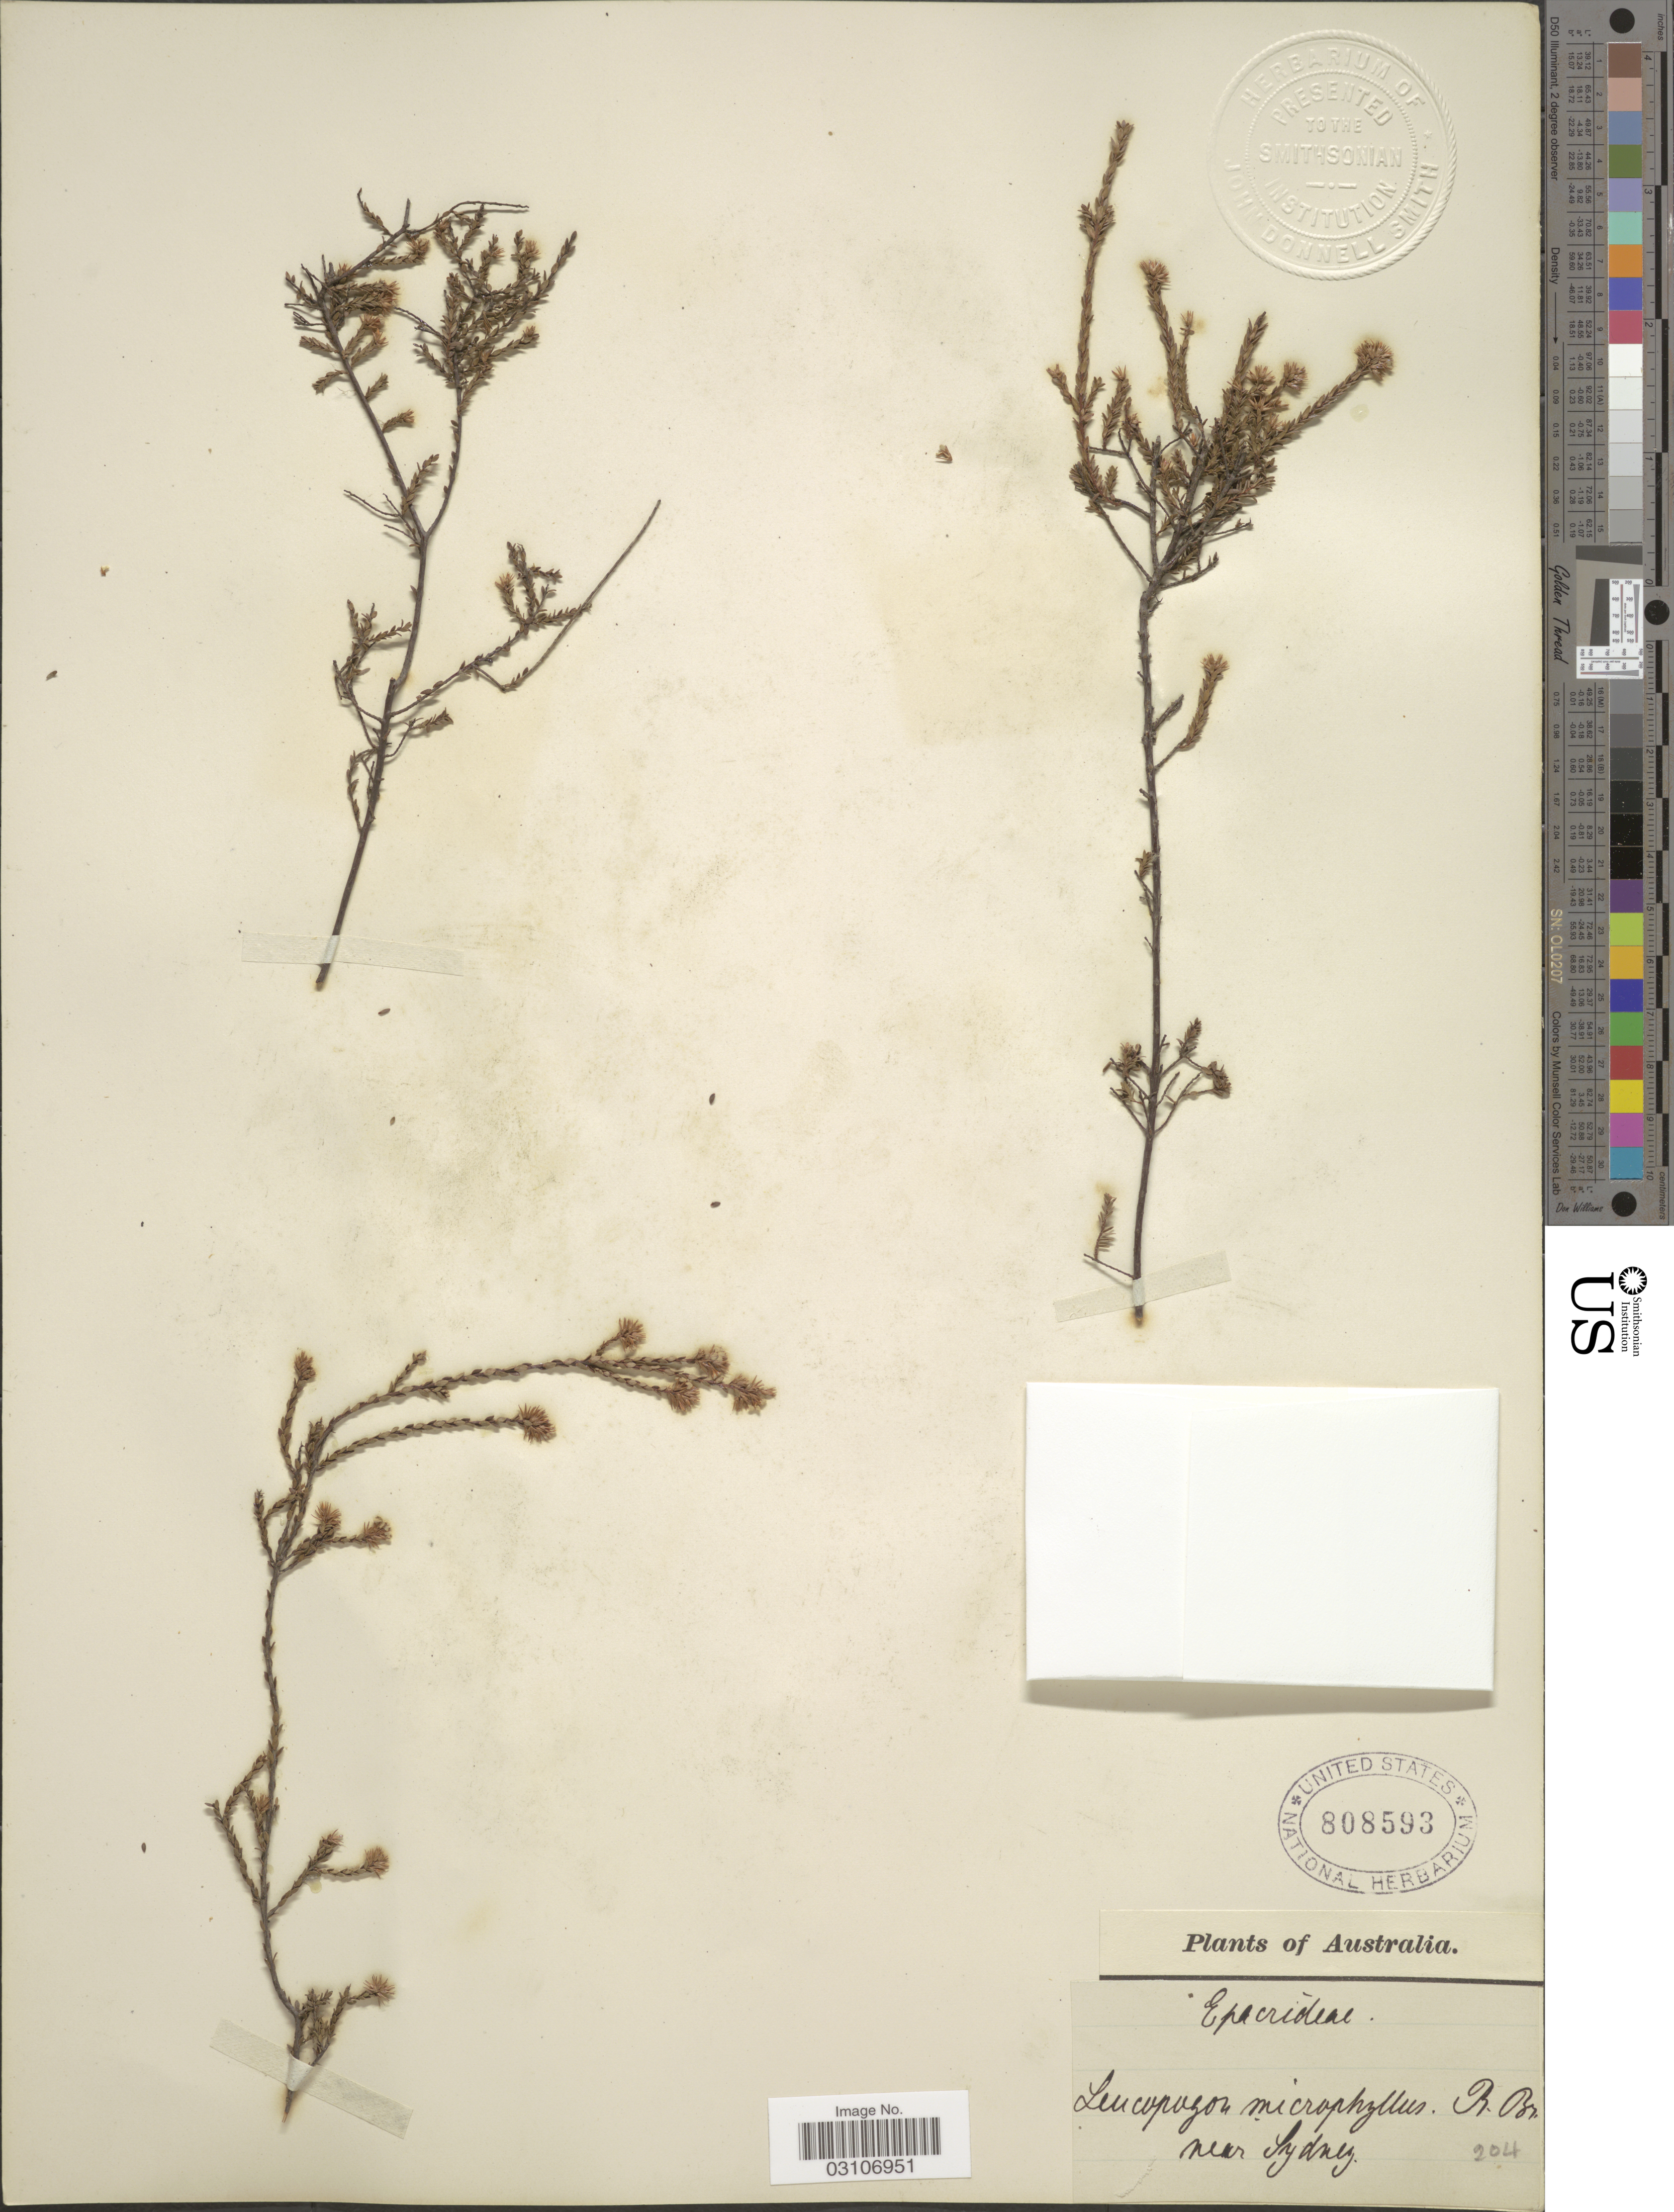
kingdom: Plantae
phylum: Tracheophyta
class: Magnoliopsida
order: Ericales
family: Ericaceae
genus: Leucopogon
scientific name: Leucopogon microphyllus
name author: R. Br.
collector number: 204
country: Australia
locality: Near Sydney.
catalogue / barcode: US 808593